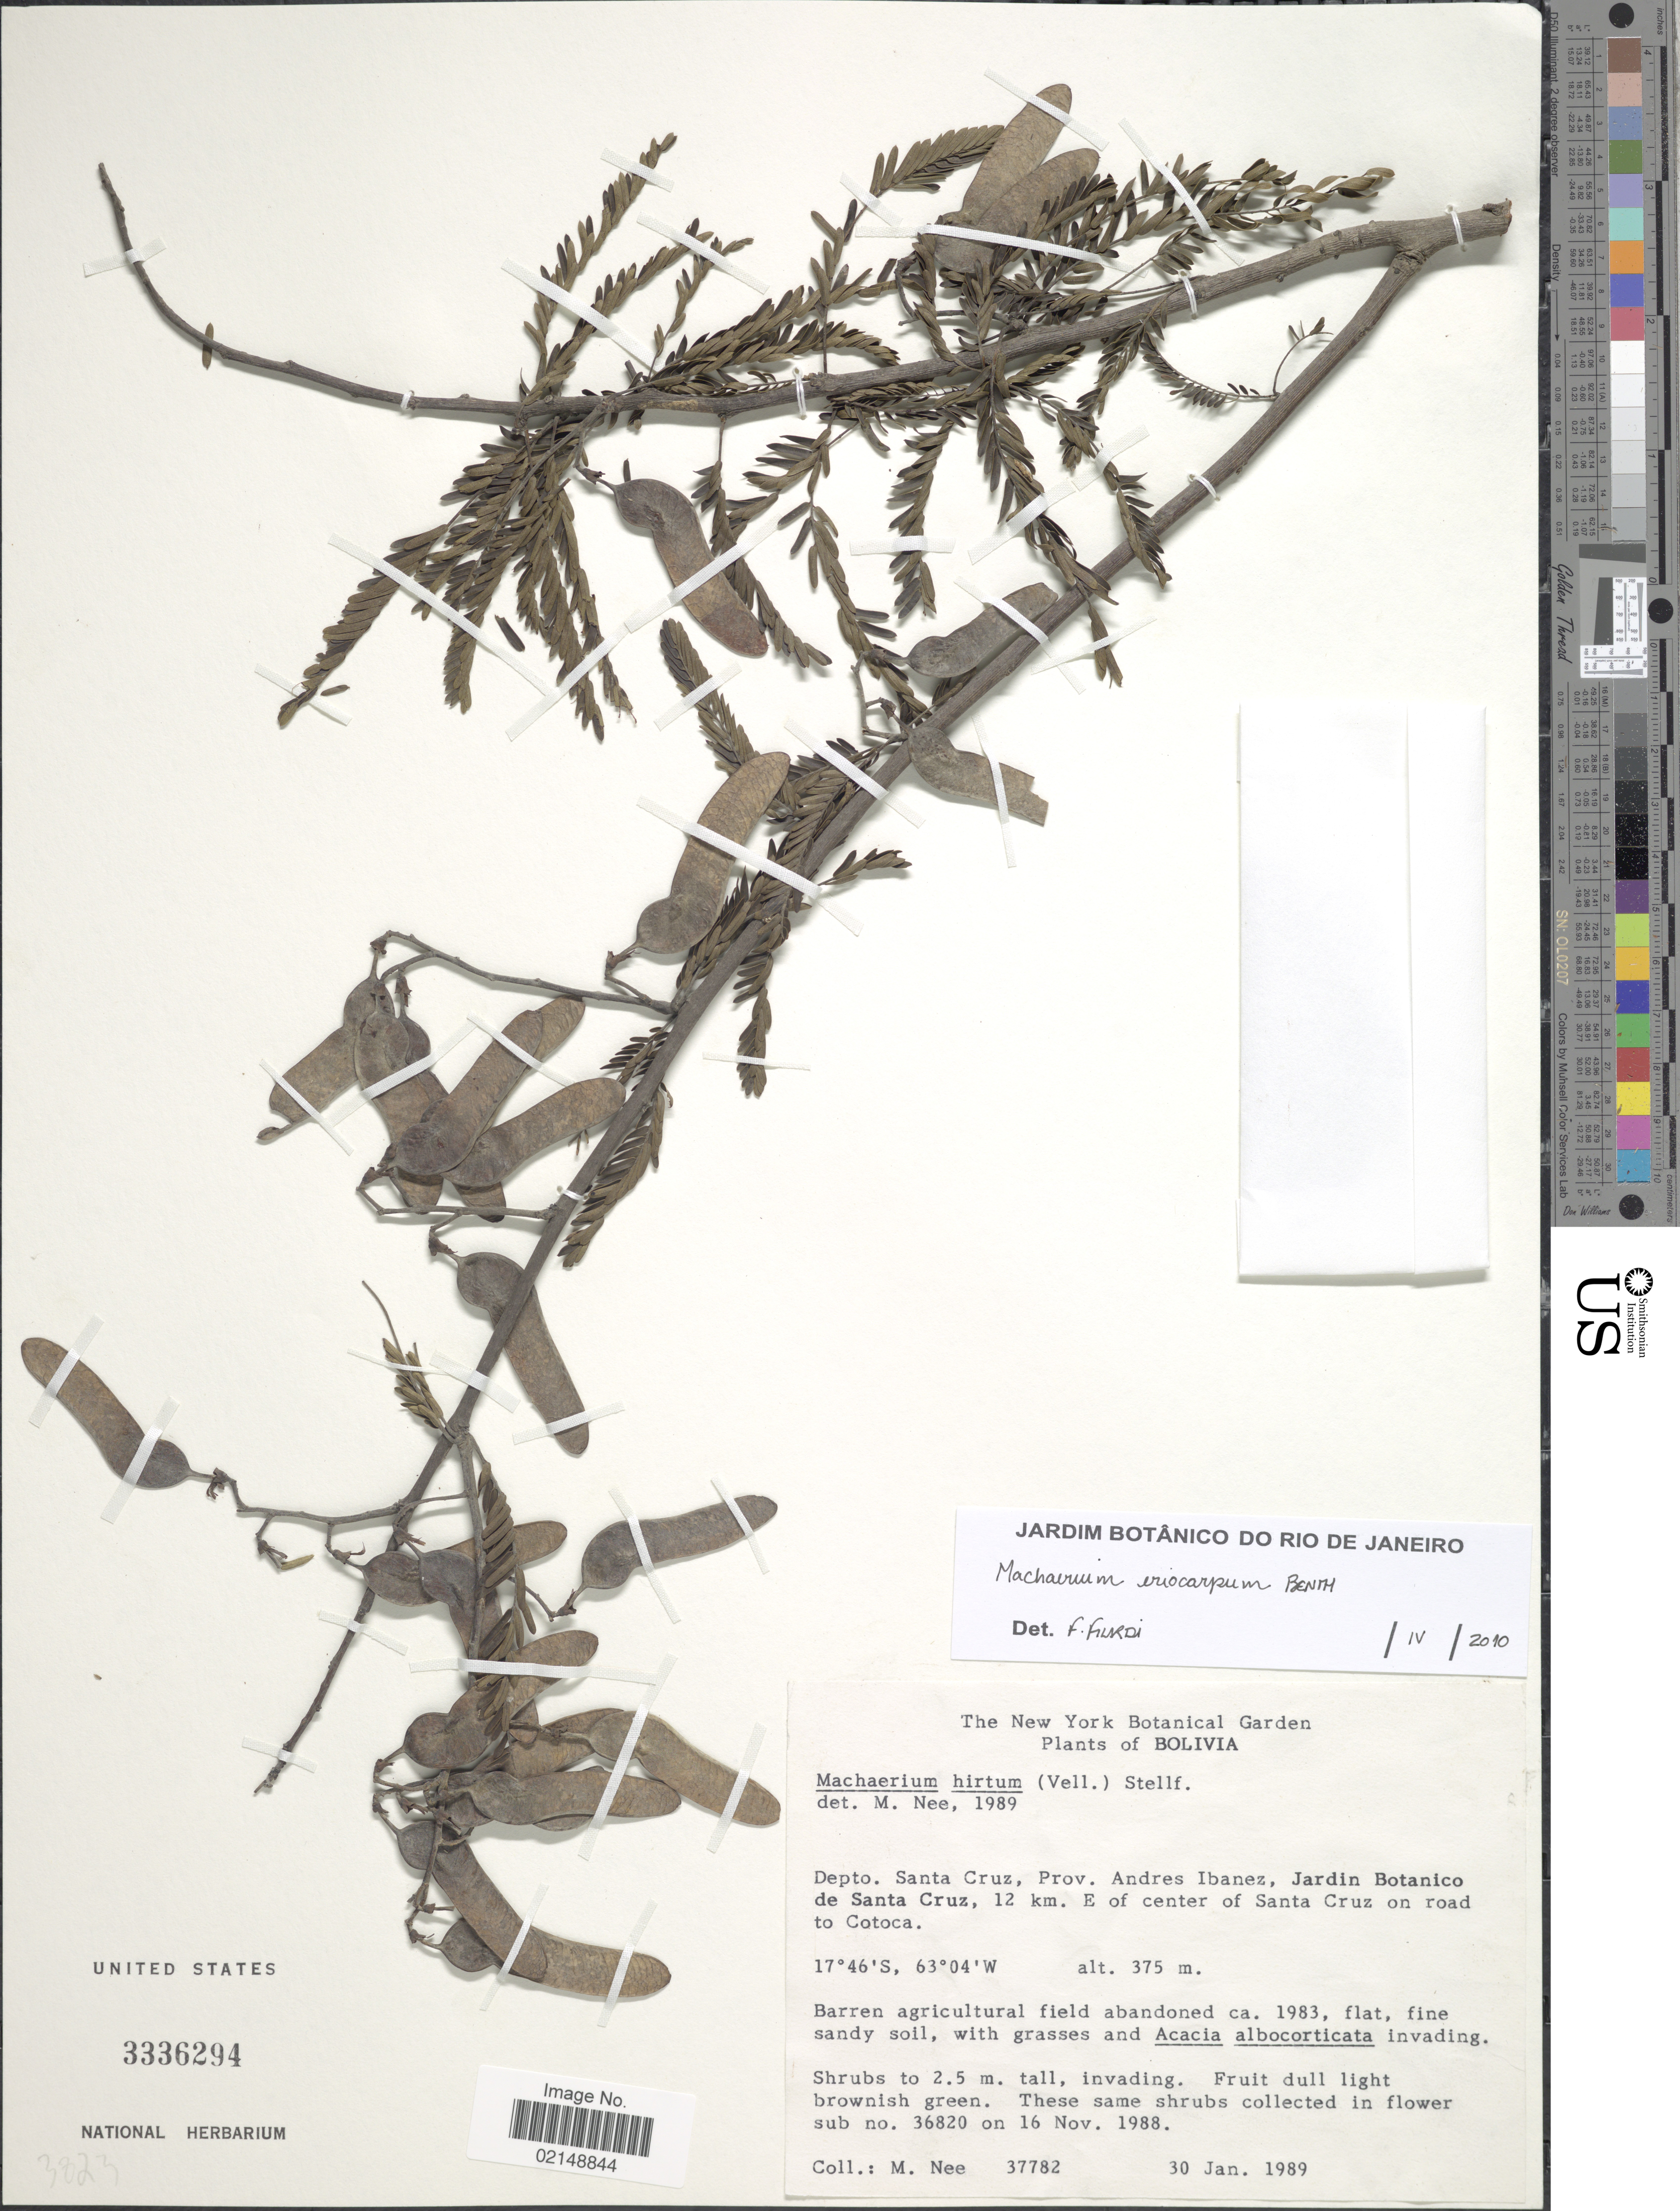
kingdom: Plantae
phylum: Tracheophyta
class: Magnoliopsida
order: Fabales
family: Fabaceae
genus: Machaerium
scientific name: Machaerium eriocarpum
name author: Benth.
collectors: M. Nee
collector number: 37782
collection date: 1989-01-30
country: Bolivia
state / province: Santa Cruz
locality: Prov. Andres Ibanez, Jardin Botanico de Santa Cruz, 12 km. E of center of Santa Cruz on road to Cotoca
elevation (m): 375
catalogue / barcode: US 3336294